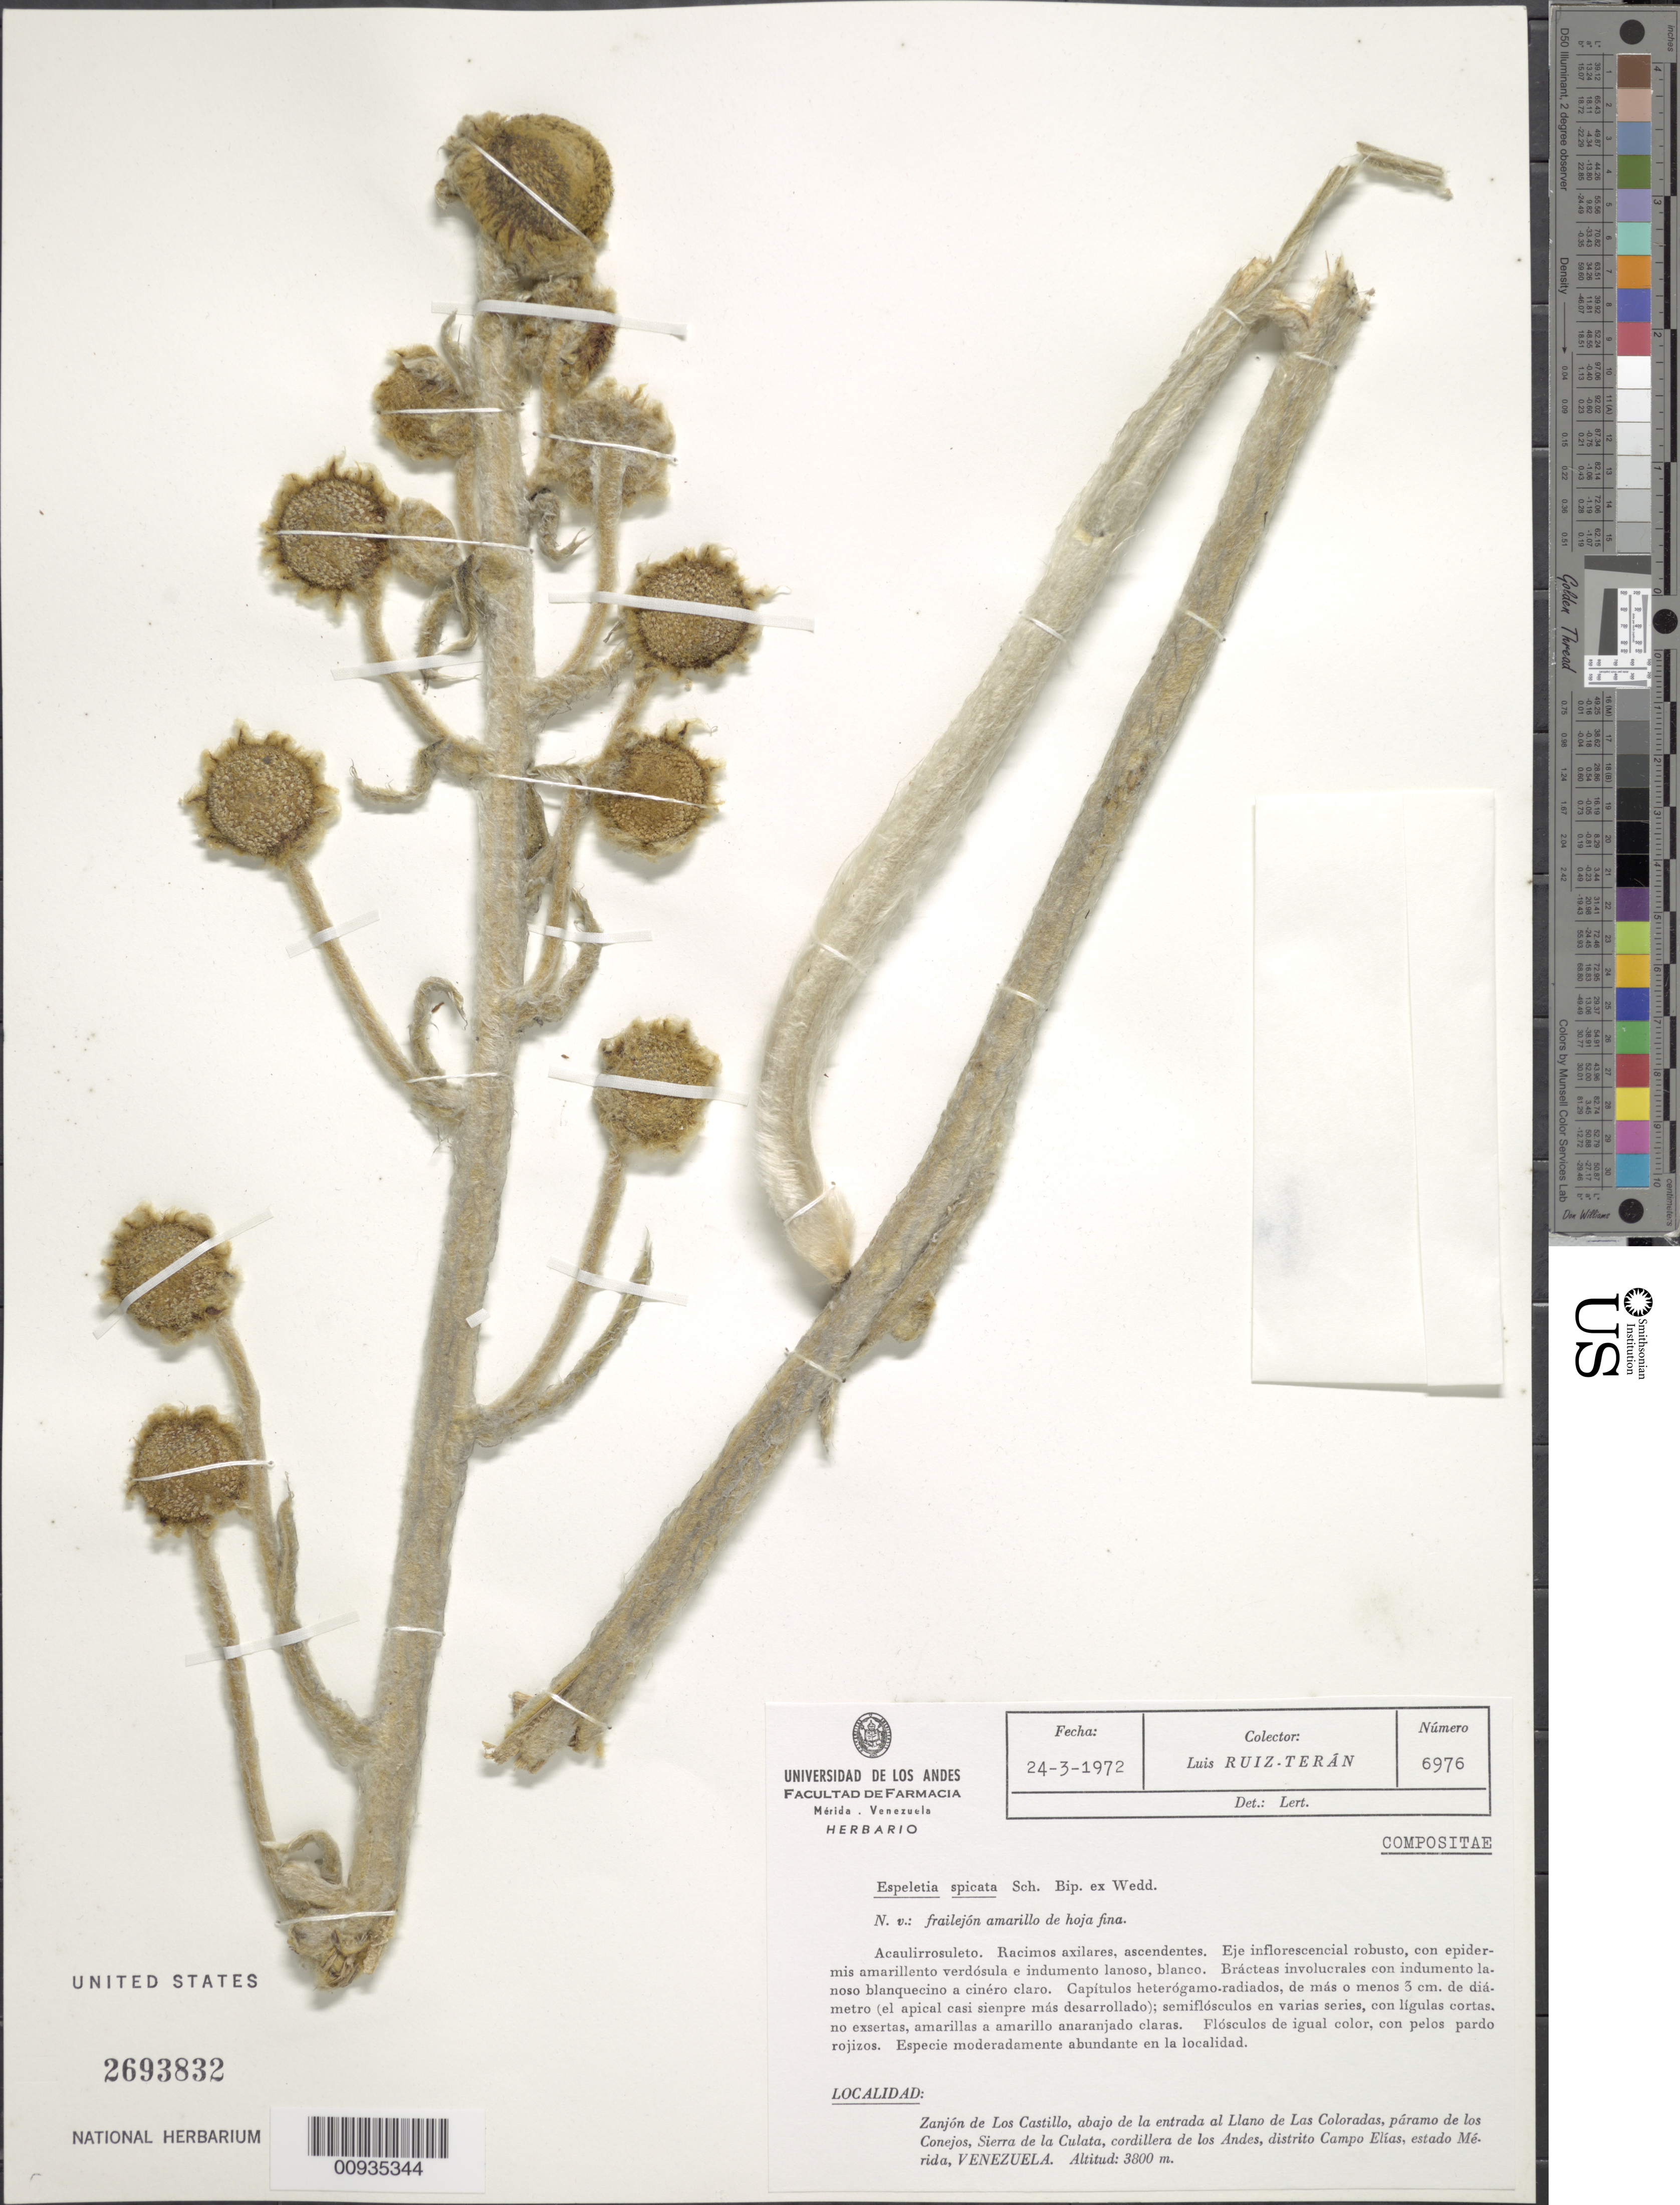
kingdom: Plantae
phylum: Tracheophyta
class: Magnoliopsida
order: Asterales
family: Asteraceae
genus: Coespeletia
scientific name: Coespeletia spicata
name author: (Sch. Bip. ex Wedd.) Cuatrec.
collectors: L. Teran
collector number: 6976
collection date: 1972-03-24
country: Venezuela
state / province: Mérida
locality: Zanjon de Los Castillo, abajo de la entrada al Llano de Las Colorados, paramo de los Conejos, Sierra de la Culata, cordillera de los Andes, distrito Campo Elias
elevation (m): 3800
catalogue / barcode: US 2693832